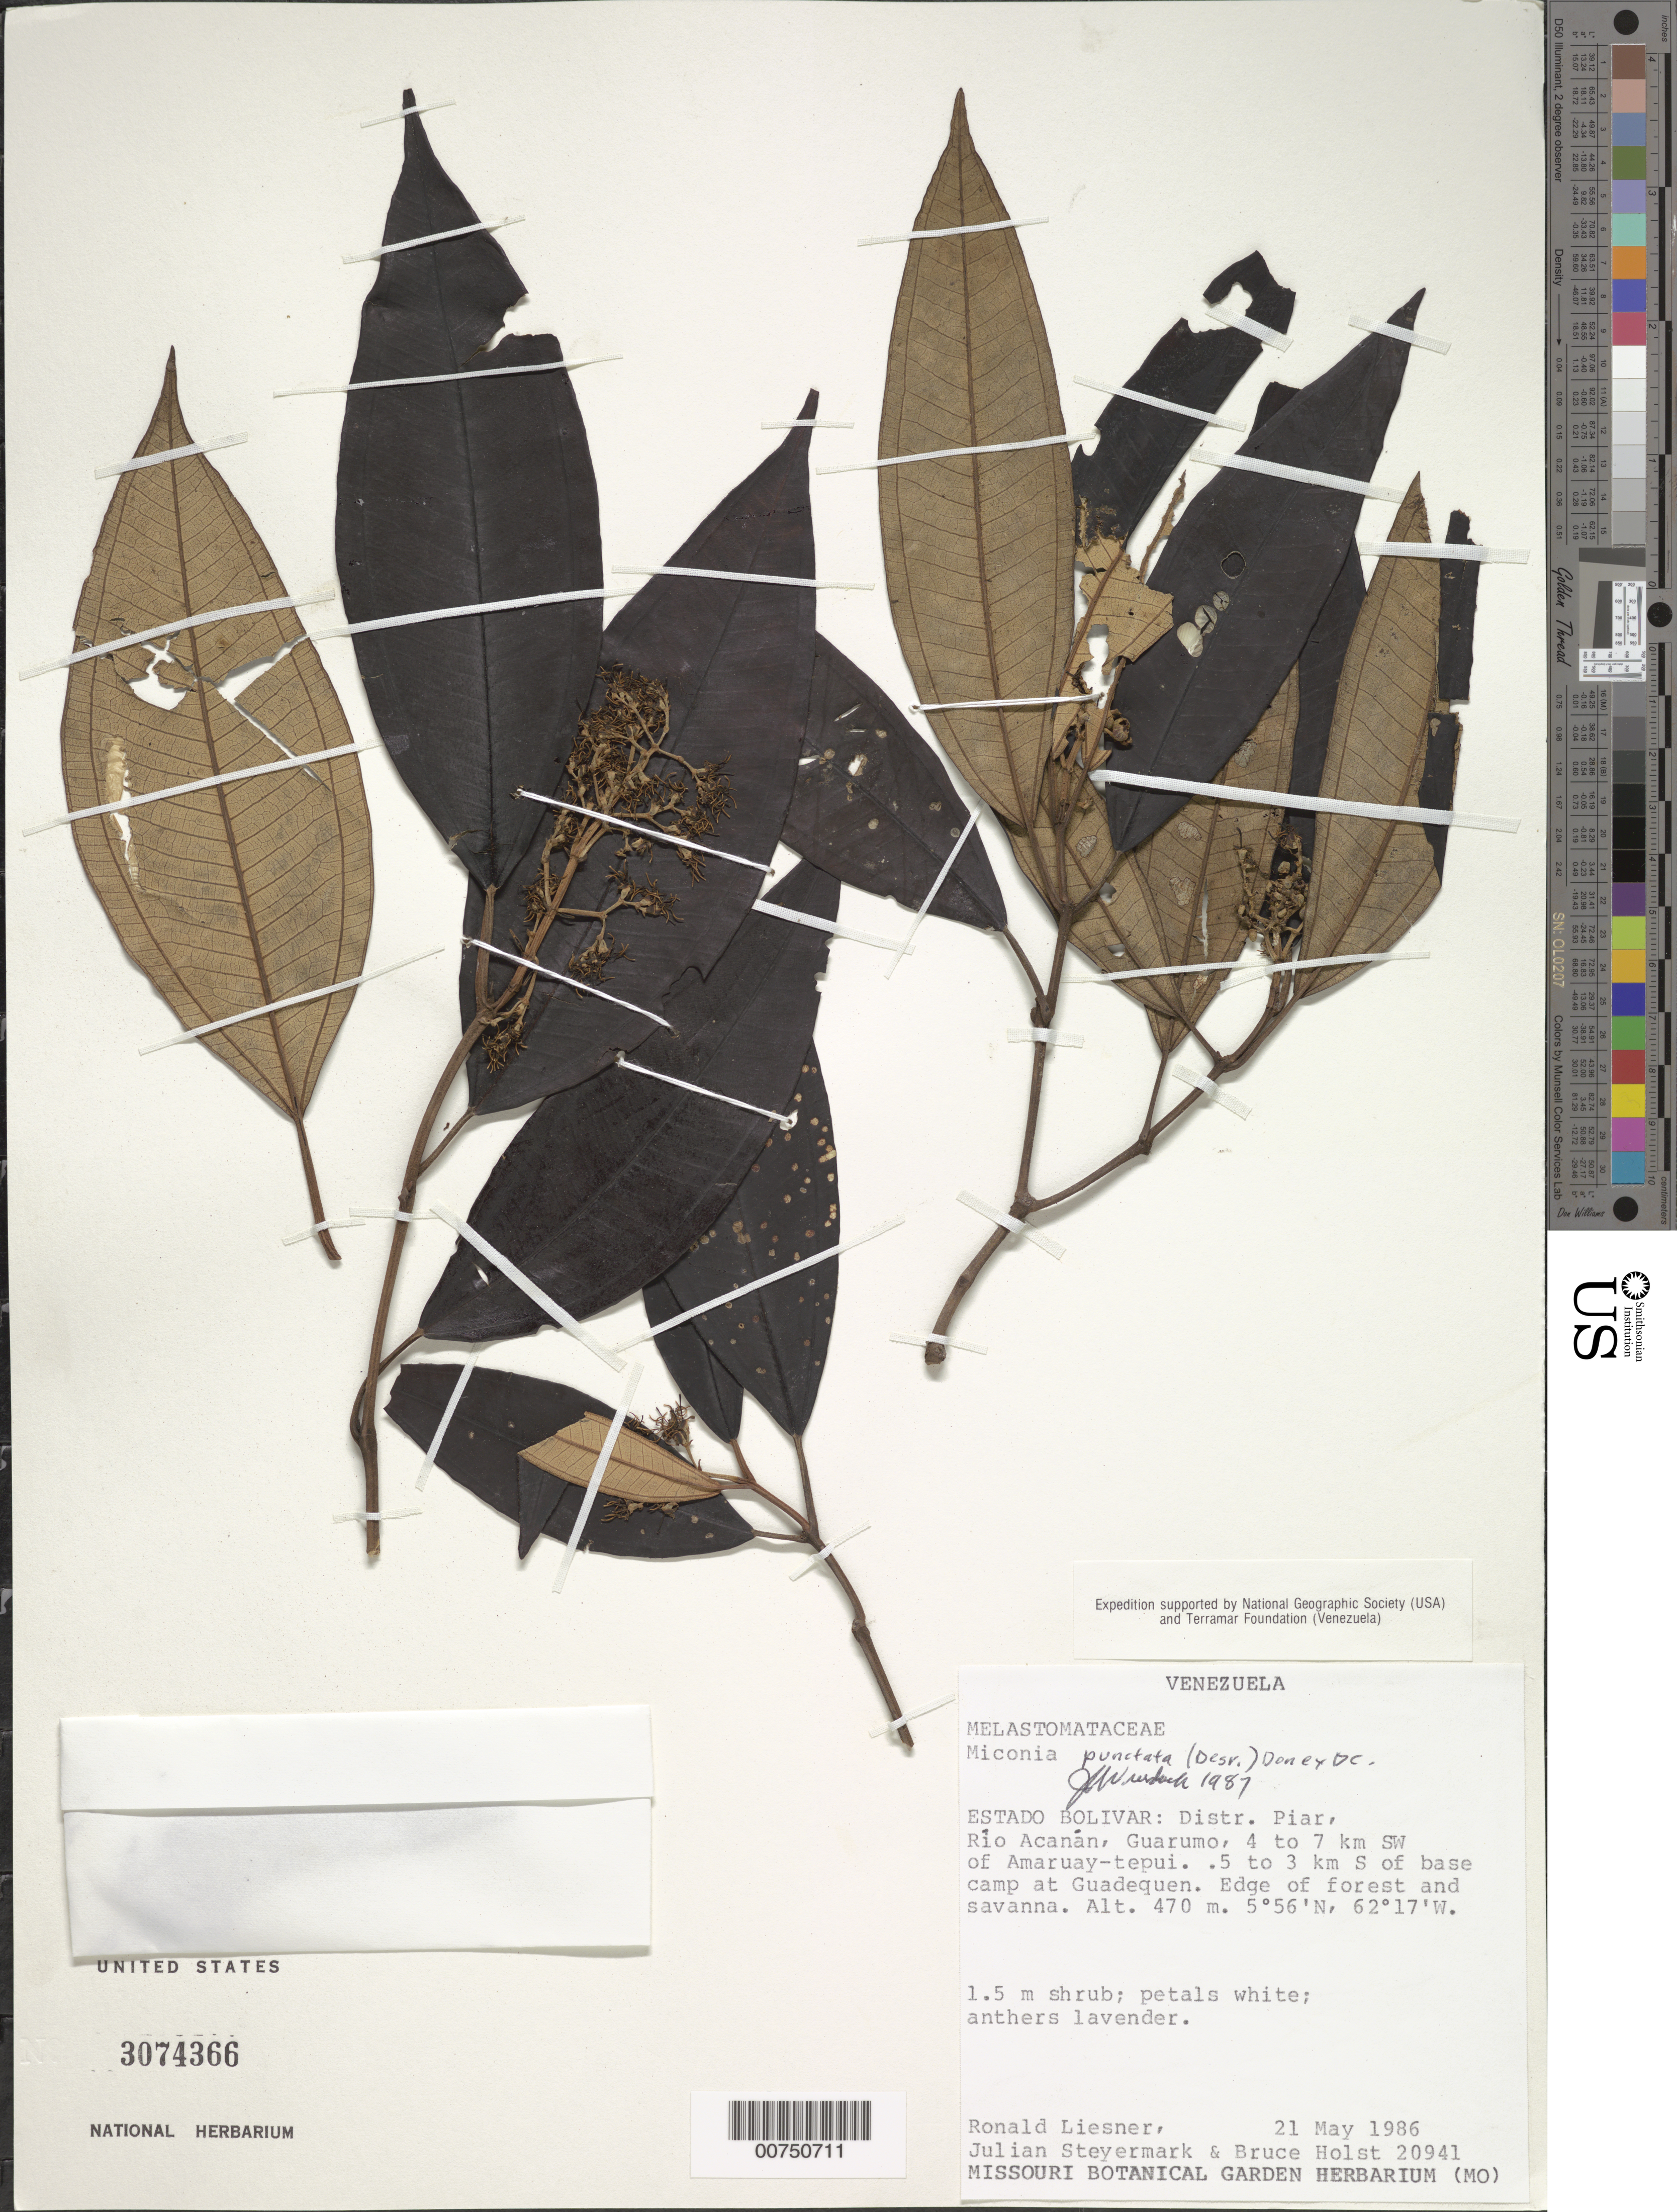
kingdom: Plantae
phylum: Tracheophyta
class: Magnoliopsida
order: Myrtales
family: Melastomataceae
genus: Miconia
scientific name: Miconia punctata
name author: (Desr.) D. Don ex DC.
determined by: Wurdack, John J., (US), US (UNITED STATES)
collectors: R. L. Liesner, J. Steyermark & B. Holst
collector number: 20941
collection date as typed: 21-May-86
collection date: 1986-05-21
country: Venezuela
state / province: Bolívar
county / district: Piar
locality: Río Acanán, Guarumo, 4-7 km SW of Amaruay-tepuí, 0.5-3 km S of base camp at Guadequen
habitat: Edge of forest and savanna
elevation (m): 470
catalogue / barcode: US 3074366